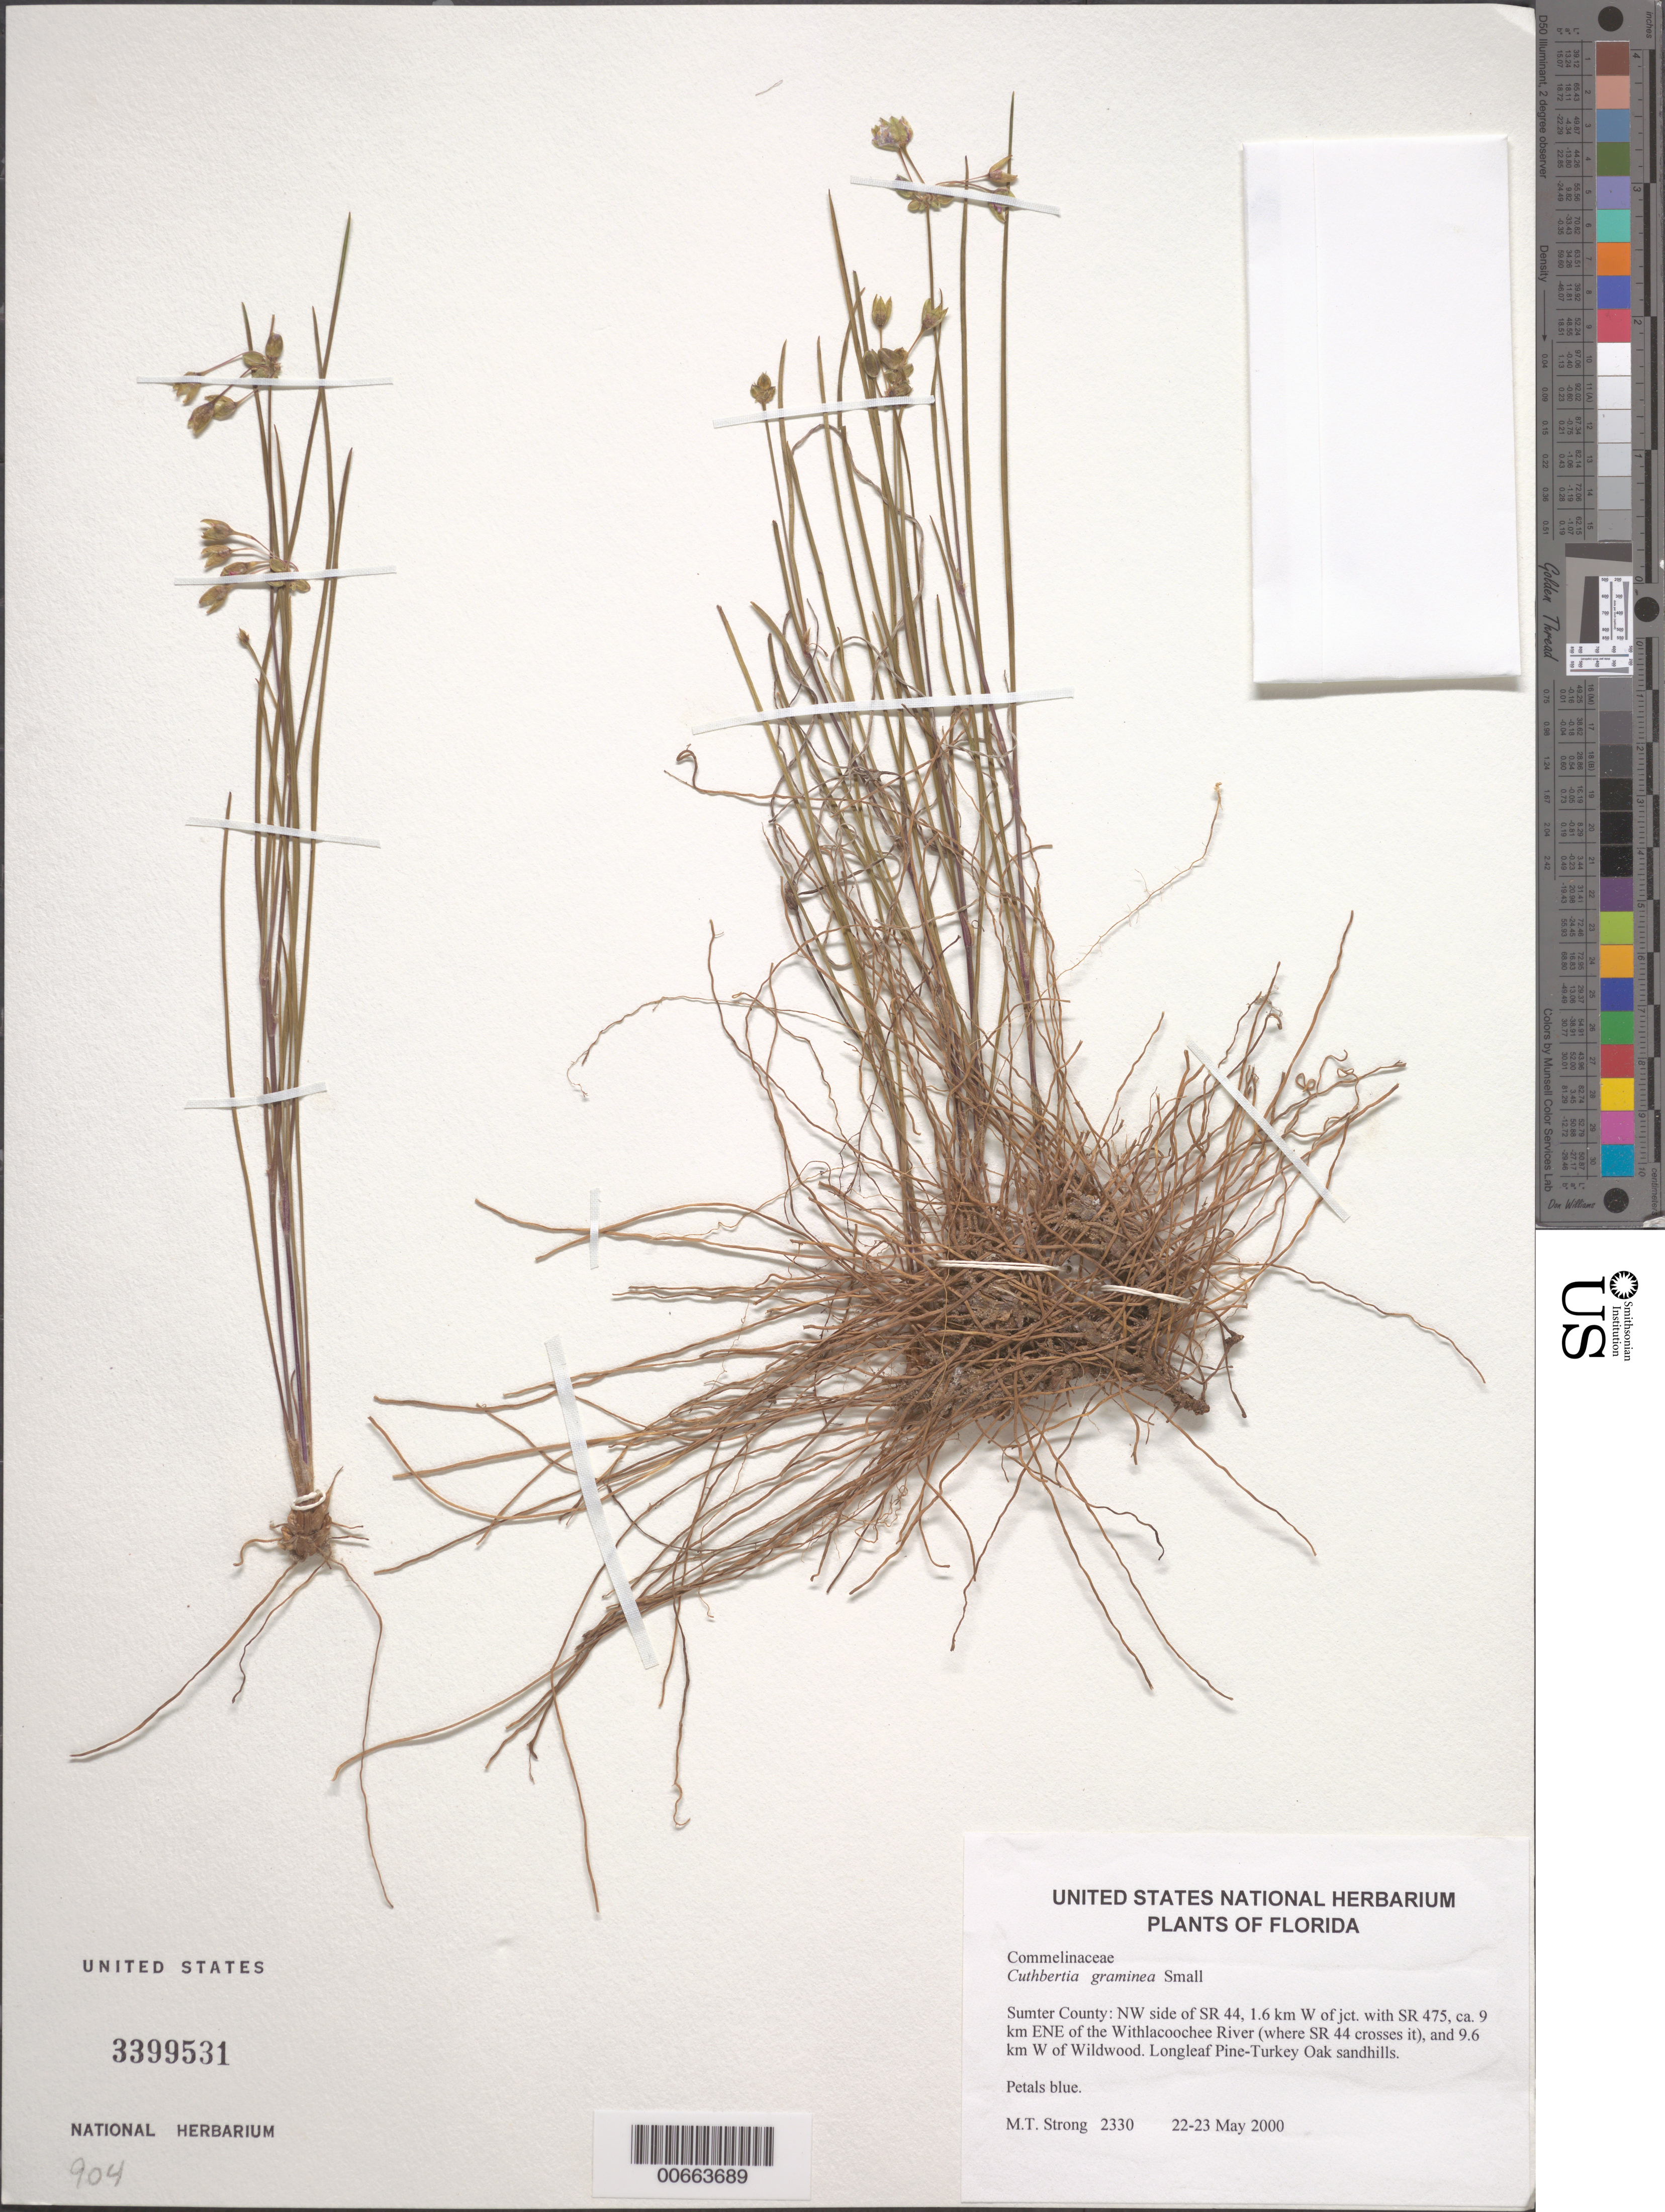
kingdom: Plantae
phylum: Tracheophyta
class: Liliopsida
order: Commelinales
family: Commelinaceae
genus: Cuthbertia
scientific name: Cuthbertia graminea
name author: Small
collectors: M. T. Strong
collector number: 2330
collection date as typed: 22 May 2000 to 23 May 2000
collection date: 2000-05-22/2000-05-23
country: United States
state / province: Florida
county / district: Sumter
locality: NW side of SR 44, 1.6 km W of jct. with SR 475, ca. 9 km ENE of the Withlacoochee River (where SR 44 crosses it), and 9.6 km W of Wildwood.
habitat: Longleaf Pine-Turkey Oak sandhills.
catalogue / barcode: US 3399531